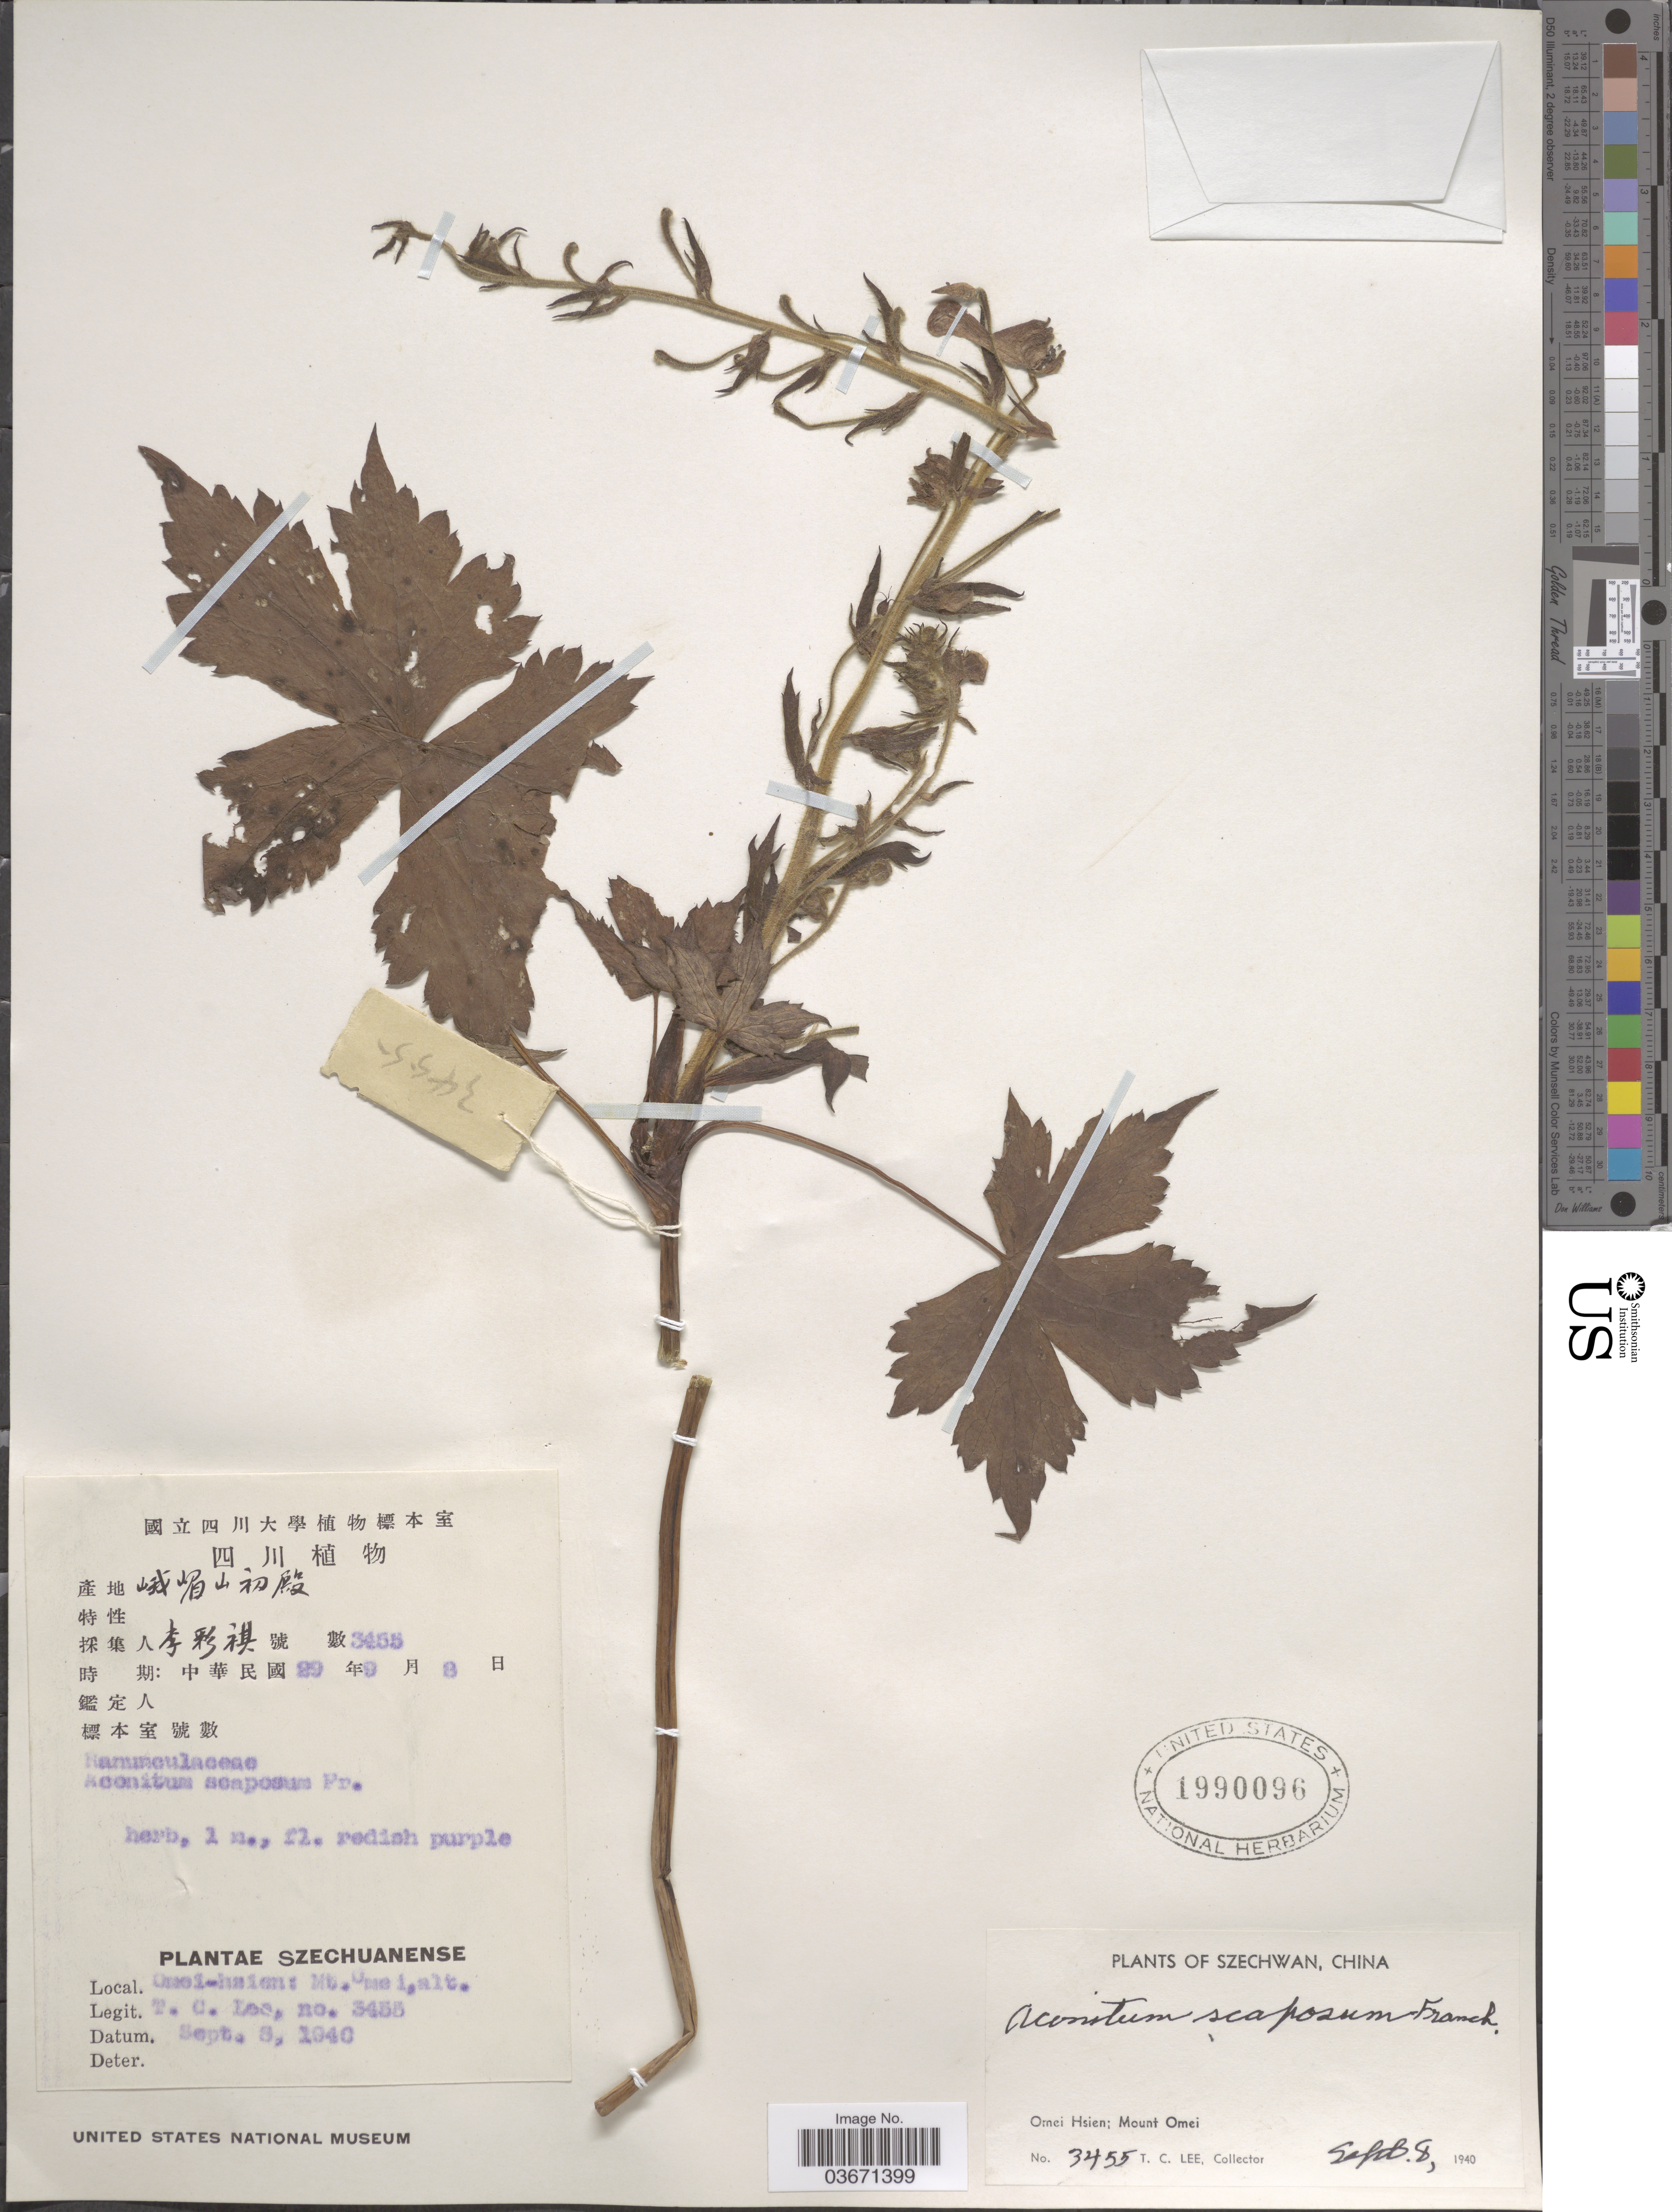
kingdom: Plantae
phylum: Tracheophyta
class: Magnoliopsida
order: Ranunculales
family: Ranunculaceae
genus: Aconitum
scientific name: Aconitum scaposum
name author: Franch.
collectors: T. Lee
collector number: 3455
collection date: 1940-09-08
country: China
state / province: Sichuan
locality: Szechwan. Omei Hsien; Mount Omei.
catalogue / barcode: US 1990096